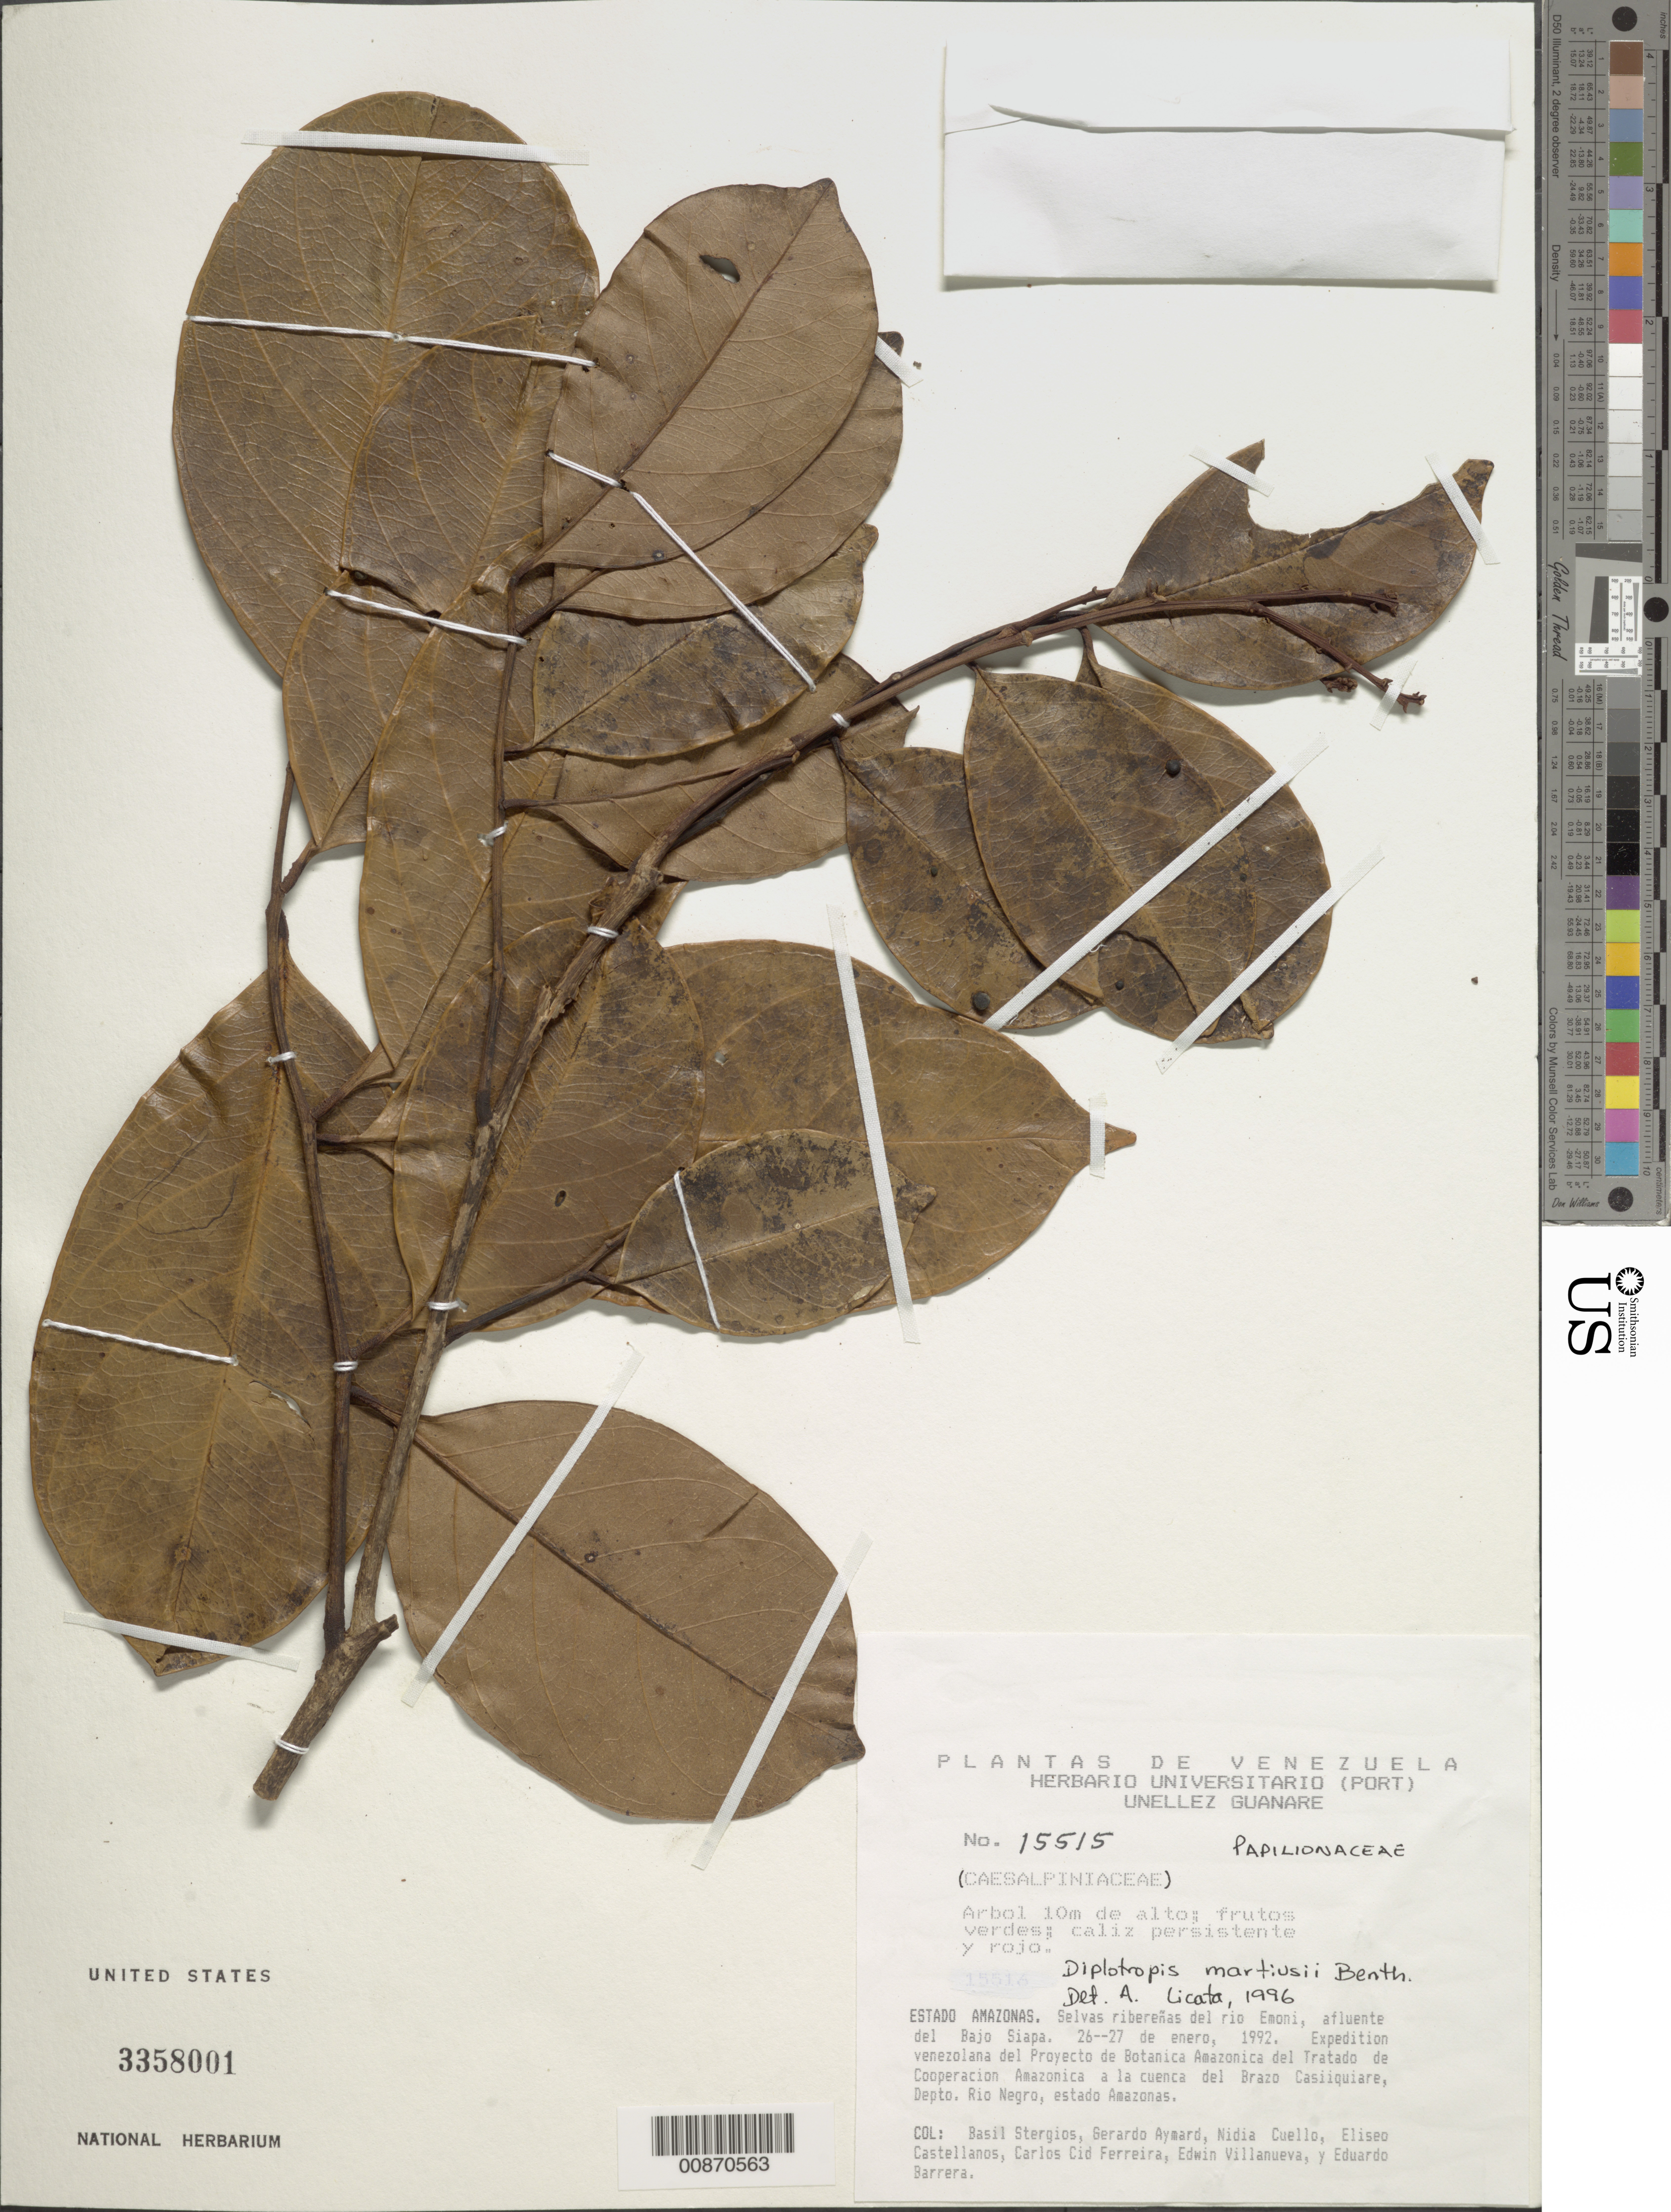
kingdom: Plantae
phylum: Tracheophyta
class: Magnoliopsida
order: Fabales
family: Fabaceae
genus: Diplotropis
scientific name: Diplotropis martiusii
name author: Benth.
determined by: Licata, A., (PORT), Univ. Nac. Exp. de los Llanos Ezequiel Zamora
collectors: B. G. Stergios, G. A. Aymard, N. L. Cuello, E. Castellanos, C. A. Cid Ferreira, E. Villanueva & E. Barrera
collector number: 15515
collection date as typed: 26-Jan-92 to 27-Jan-92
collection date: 1992-01-26/1992-01-27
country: Venezuela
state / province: Amazonas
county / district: Río Negro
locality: Río Emoni, afluente del Bajo Siapa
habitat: Selvas riberenas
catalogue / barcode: US 3358001